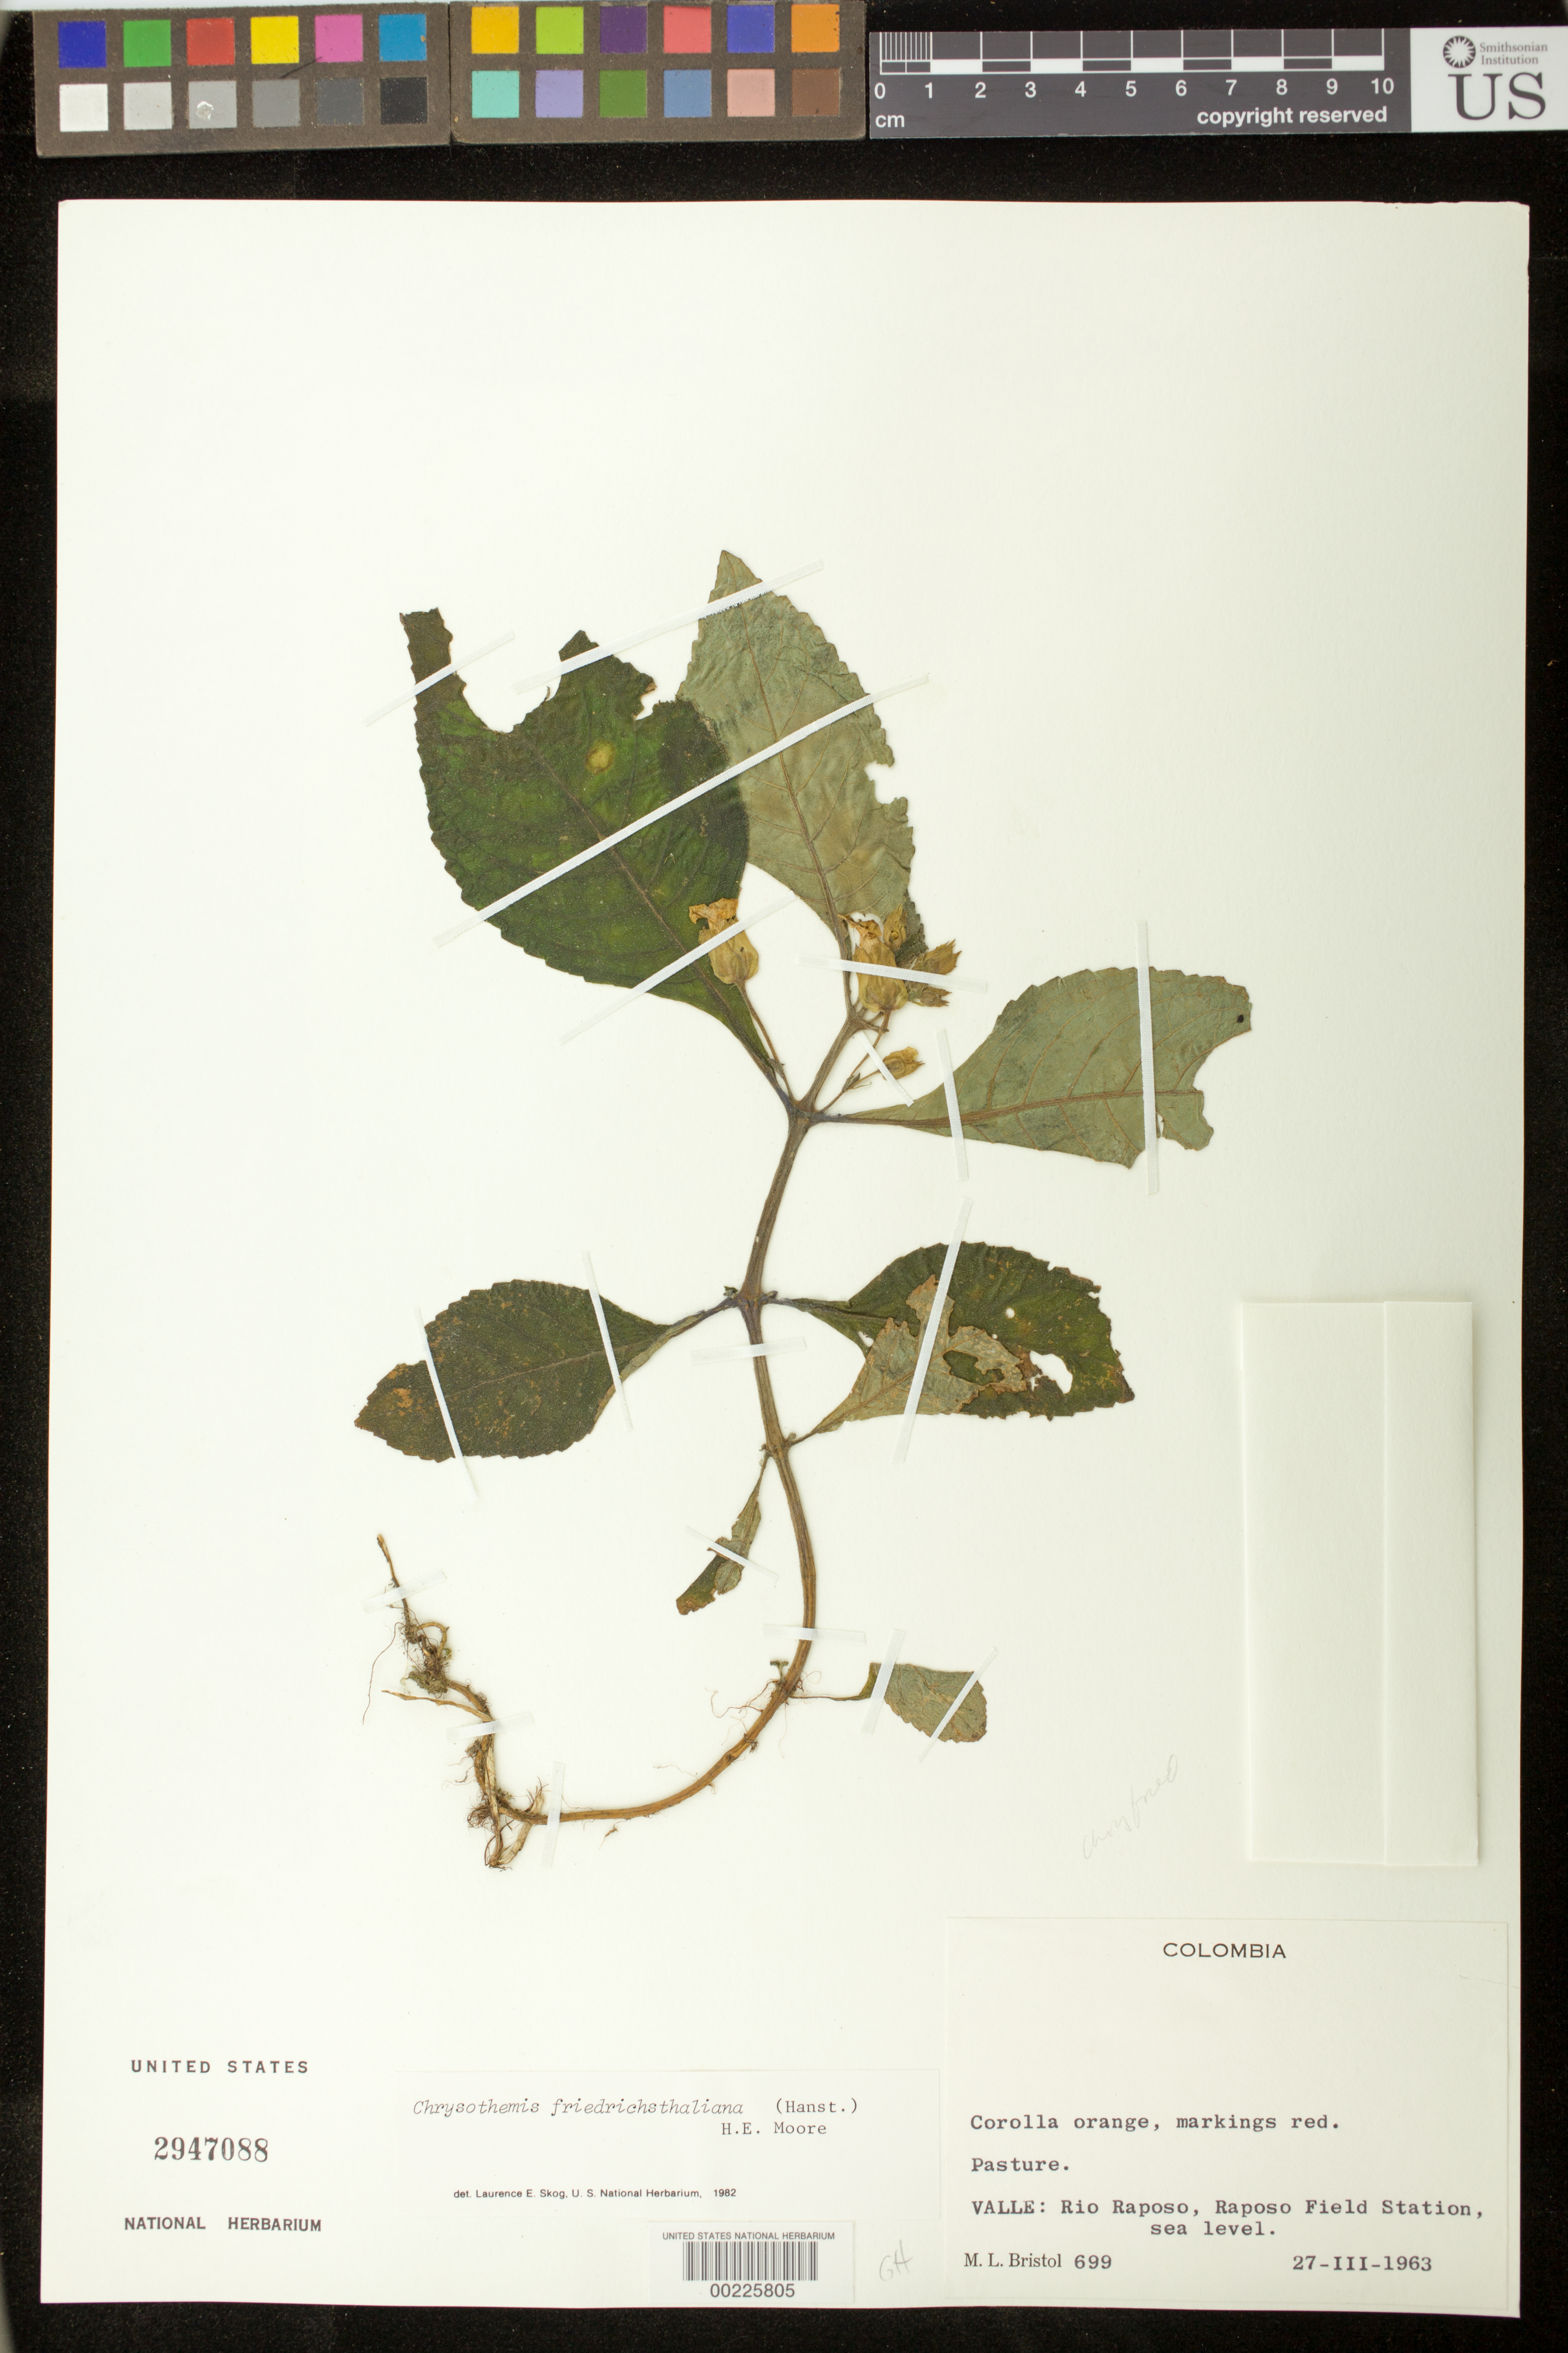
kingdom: Plantae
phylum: Tracheophyta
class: Magnoliopsida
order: Lamiales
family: Gesneriaceae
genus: Chrysothemis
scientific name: Chrysothemis friedrichsthaliana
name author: (Hanst.) H.E. Moore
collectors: M. L. Bristol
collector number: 699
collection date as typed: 27 Mar 1963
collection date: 1963-03-27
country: Colombia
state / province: Valle del Cauca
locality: Rio Raposo, Raposo Field Station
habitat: Pasture, sea level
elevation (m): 0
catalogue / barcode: US 2947088